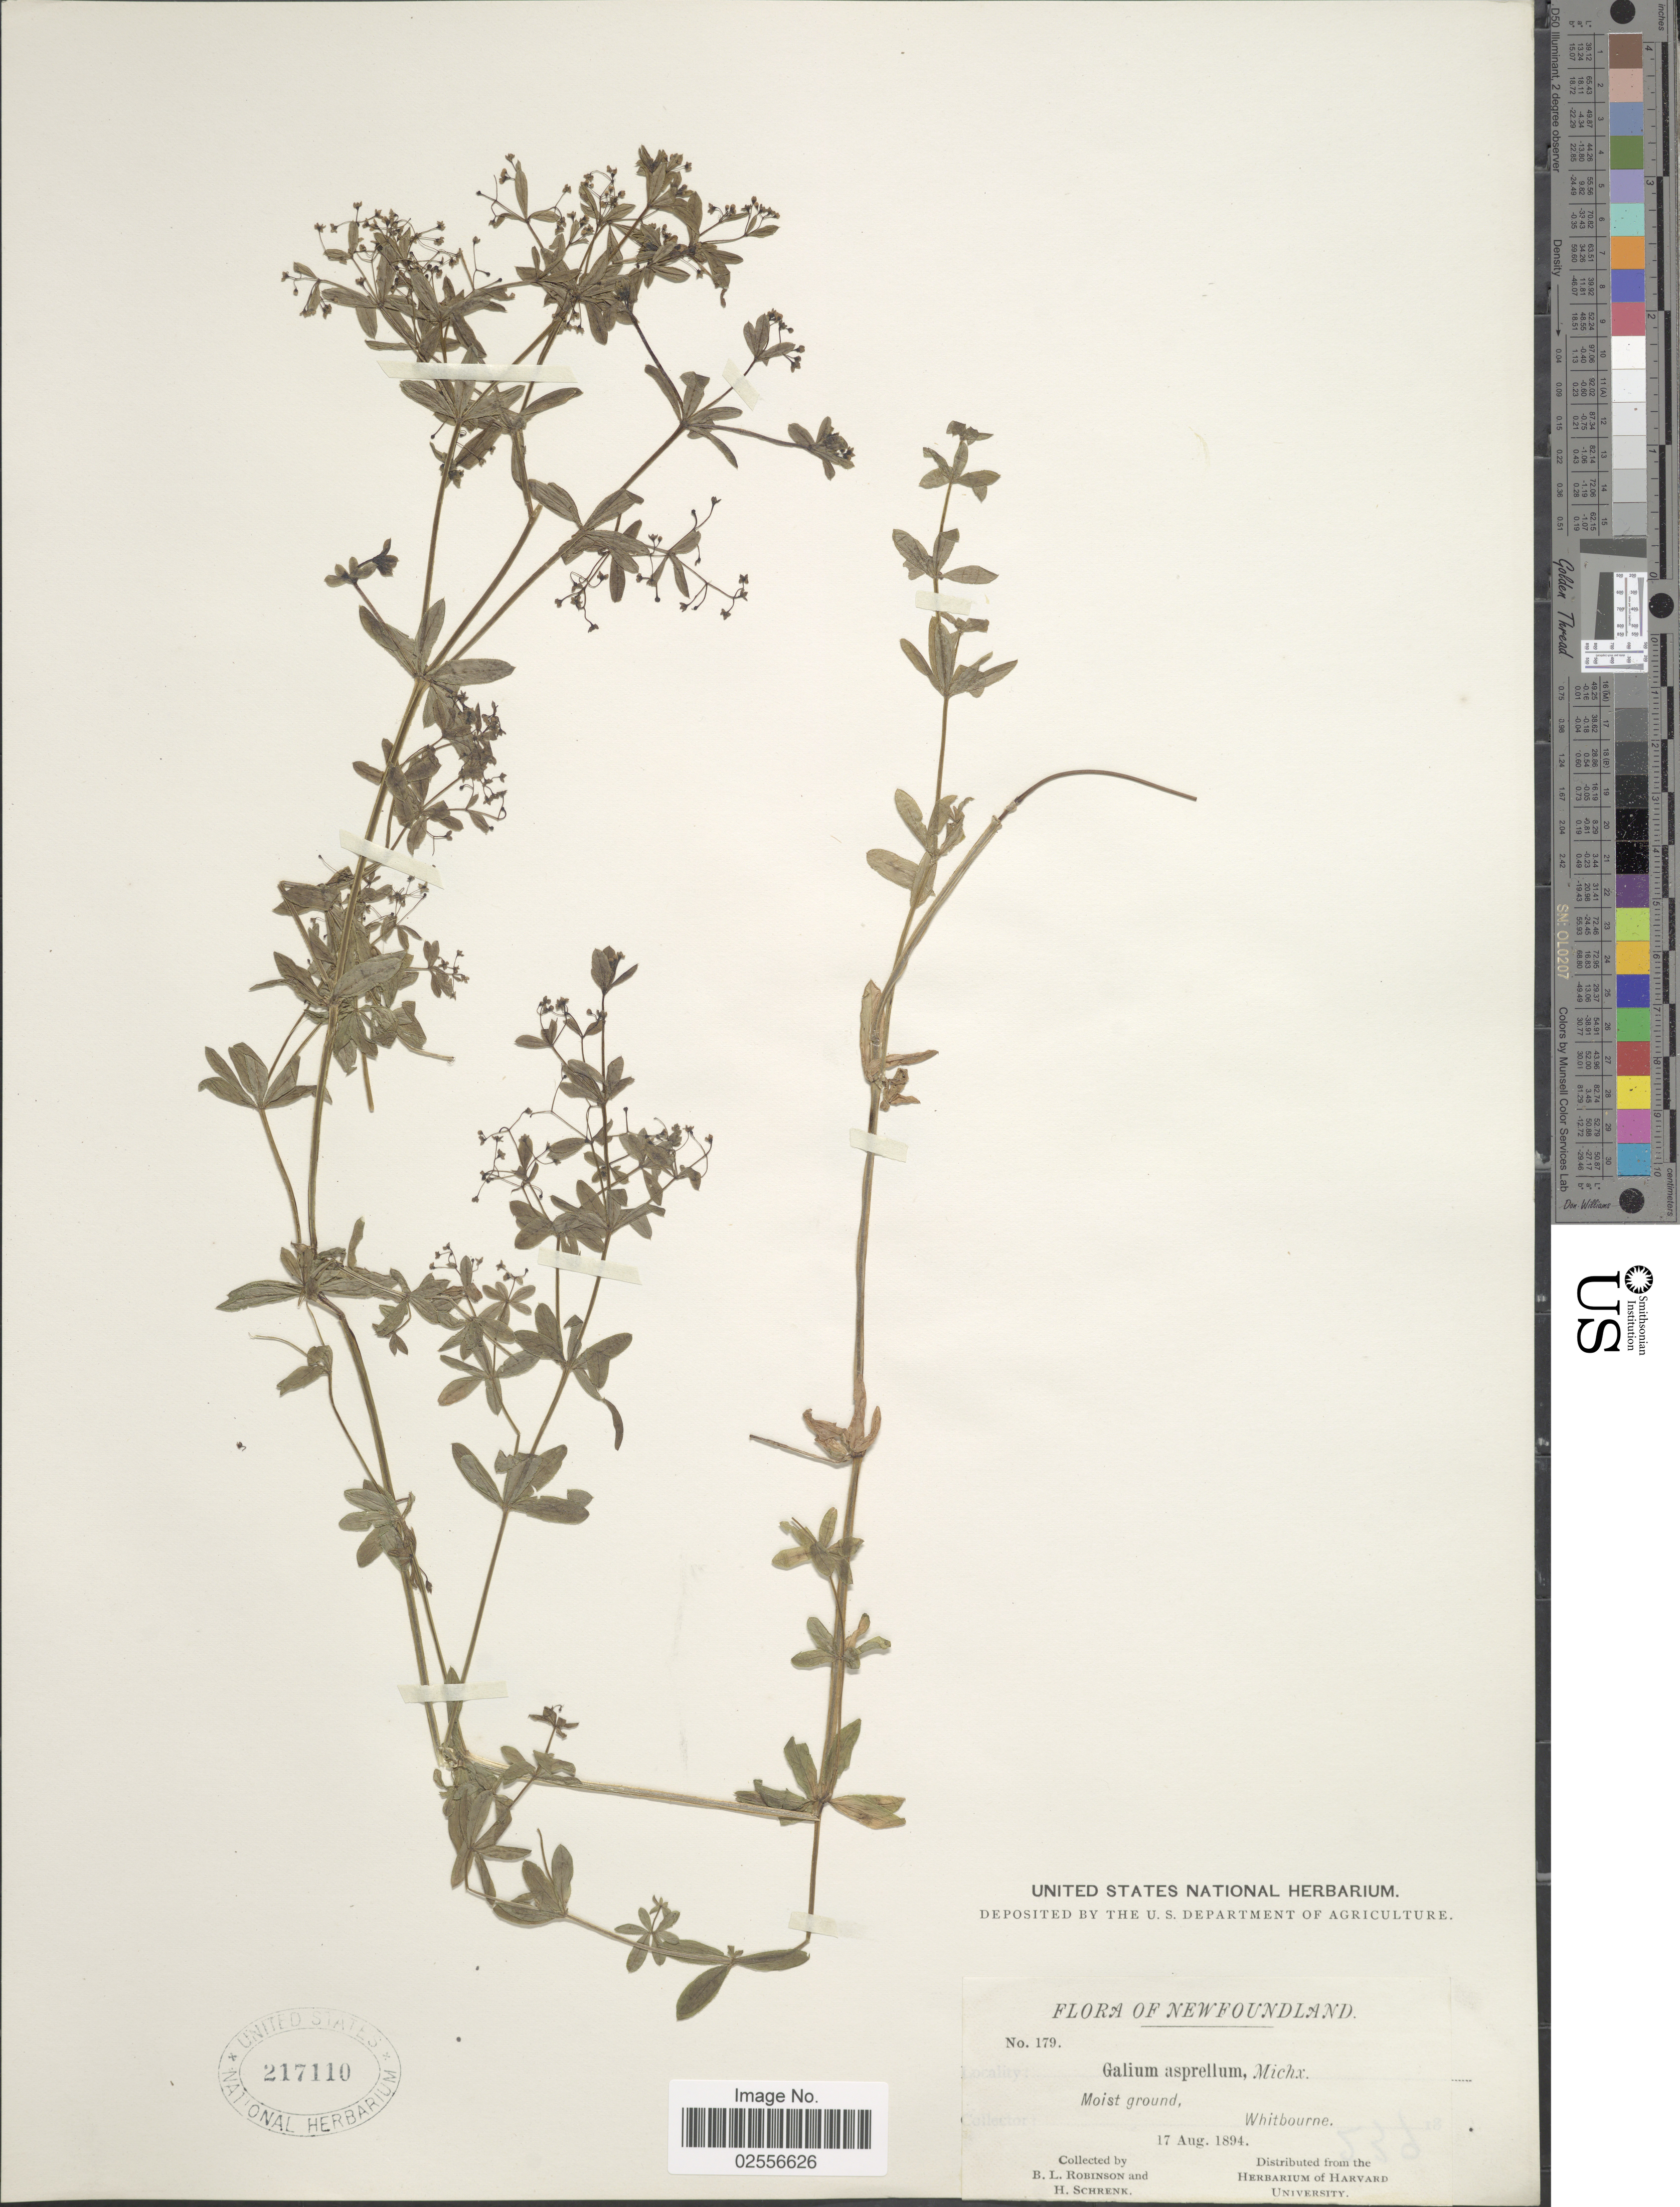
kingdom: Plantae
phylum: Tracheophyta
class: Magnoliopsida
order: Gentianales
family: Rubiaceae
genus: Galium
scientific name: Galium asprellum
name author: Michx.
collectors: B. L. Robinson & H. Schrenk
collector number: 179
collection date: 1894-08-17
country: Canada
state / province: Newfoundland and Labrador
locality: Moist ground, Whitbourne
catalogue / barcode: US 217110